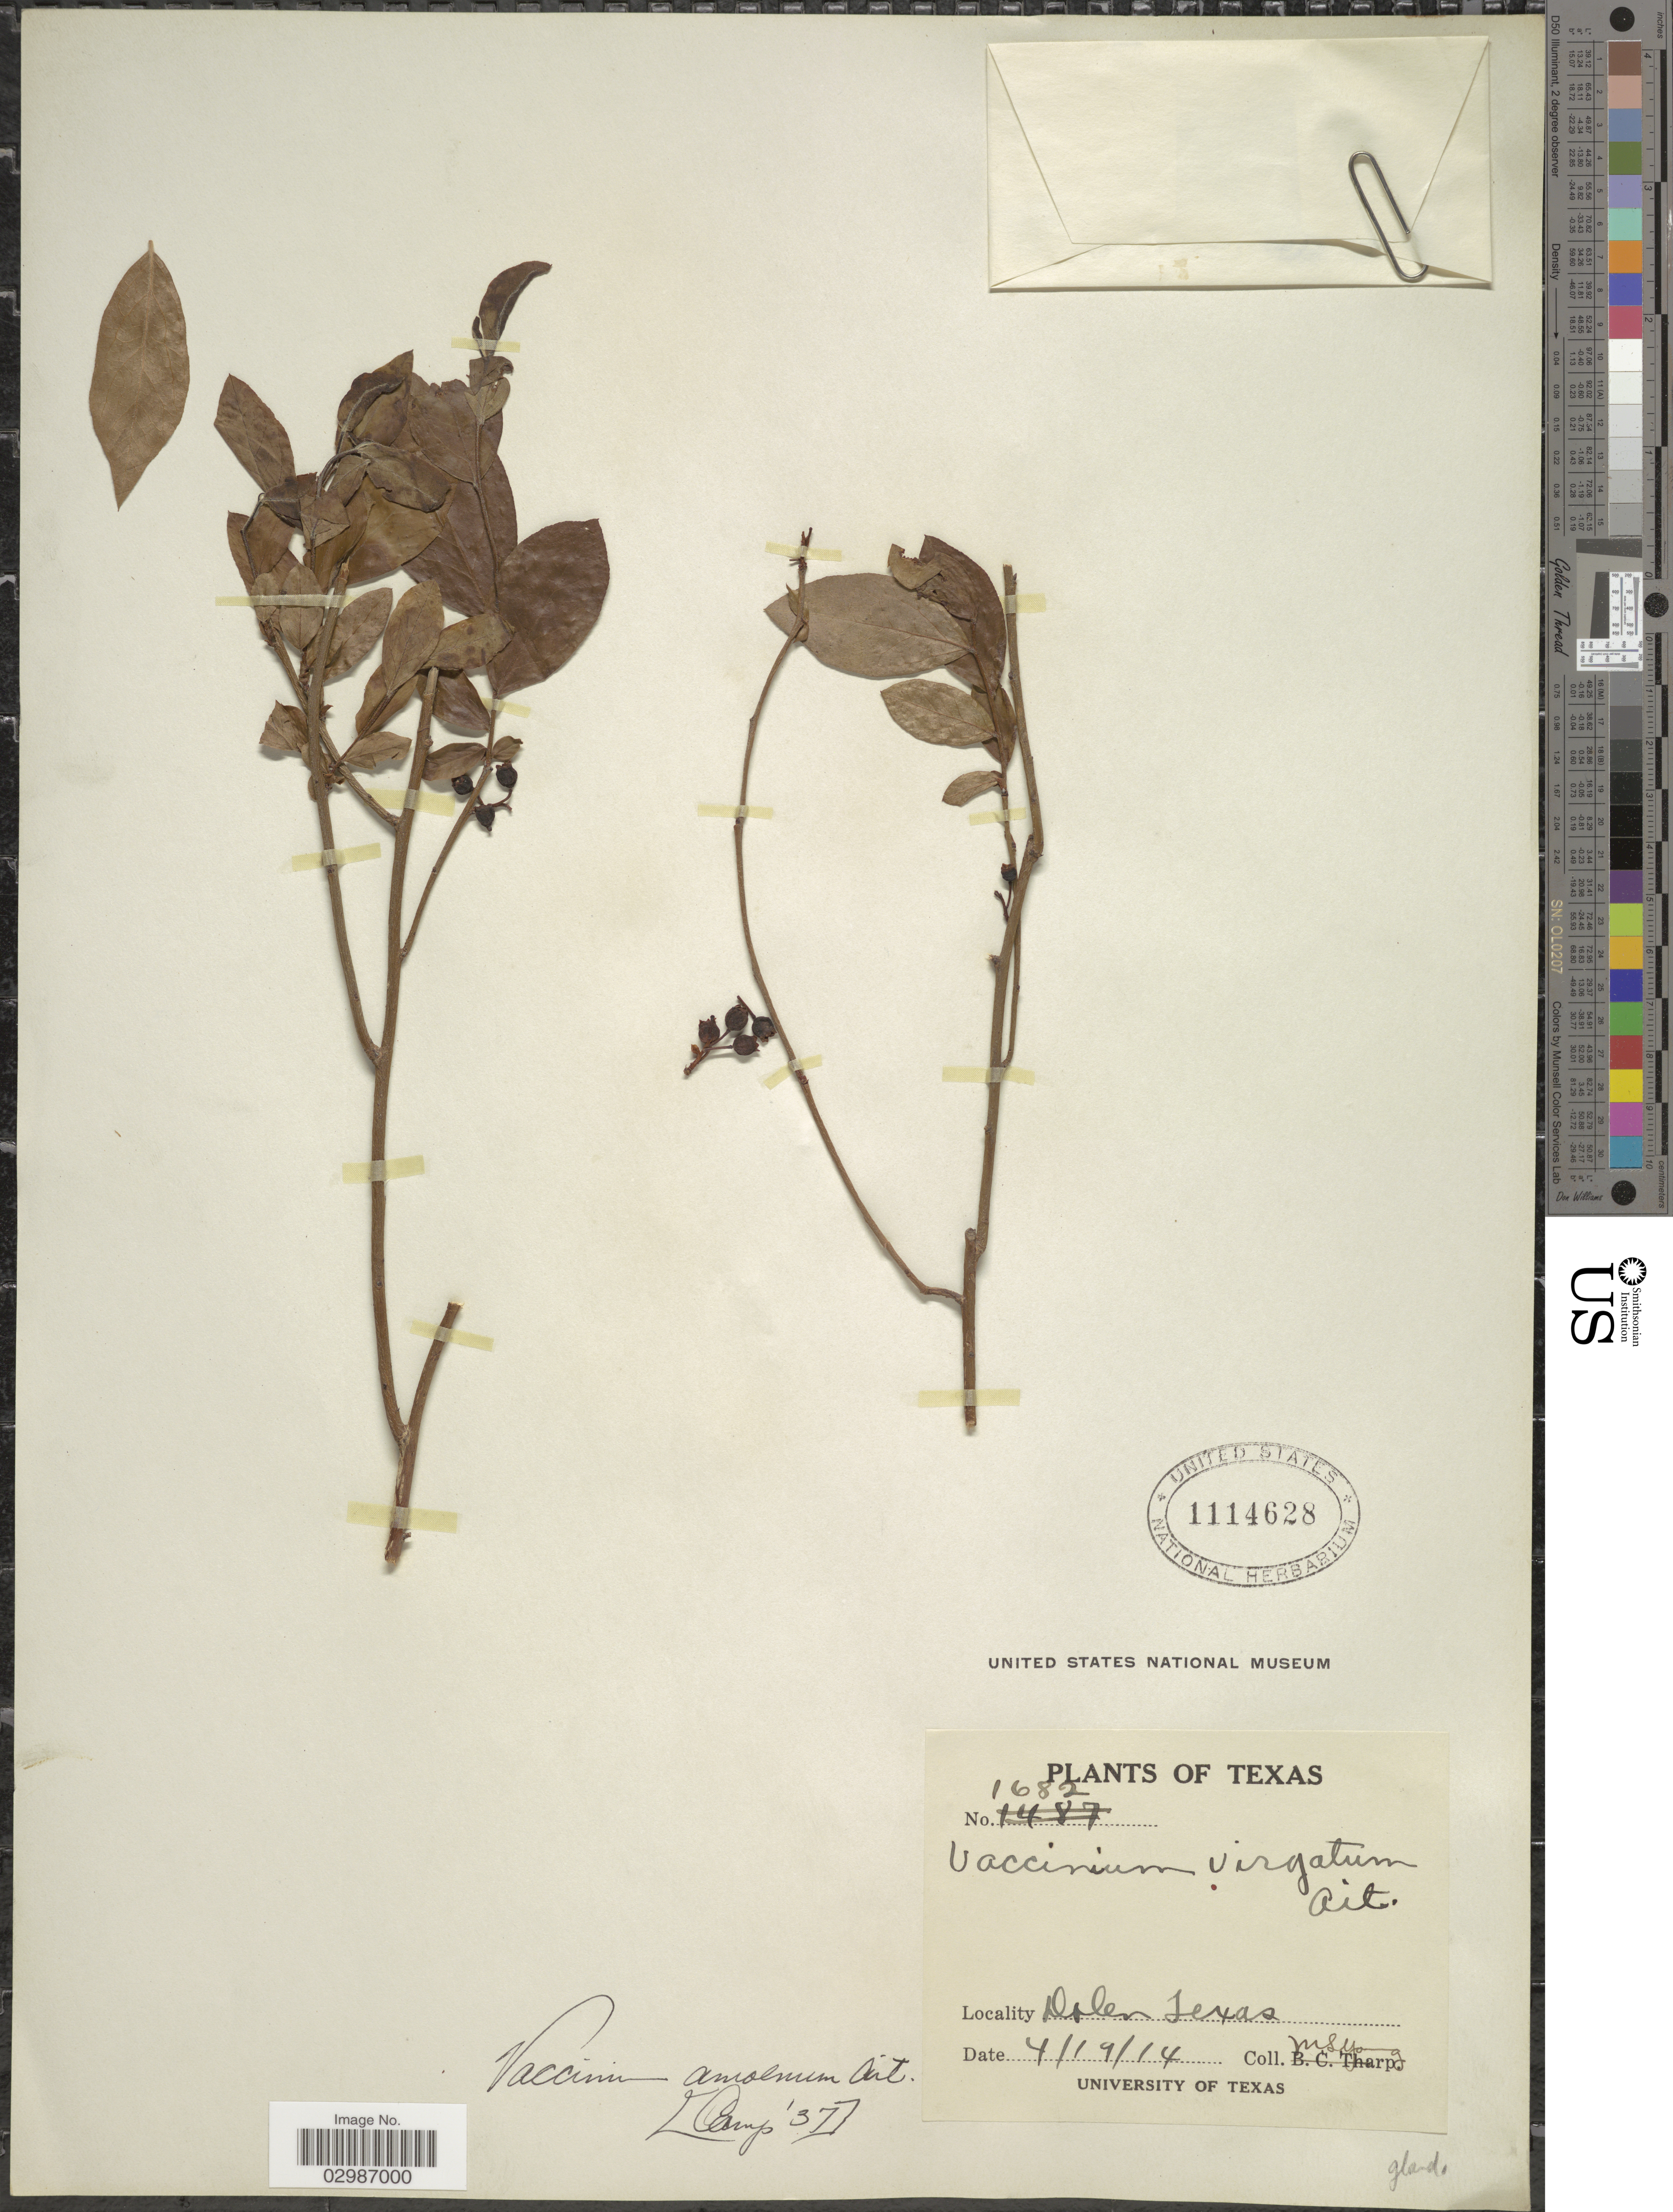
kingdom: Plantae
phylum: Tracheophyta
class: Magnoliopsida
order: Ericales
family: Ericaceae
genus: Vaccinium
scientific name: Vaccinium amoenum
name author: Aiton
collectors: M. Young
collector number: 1682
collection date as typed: Transcribed d/m/y: 19/4/14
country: United States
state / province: Texas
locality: Dolen.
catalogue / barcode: US 1114628